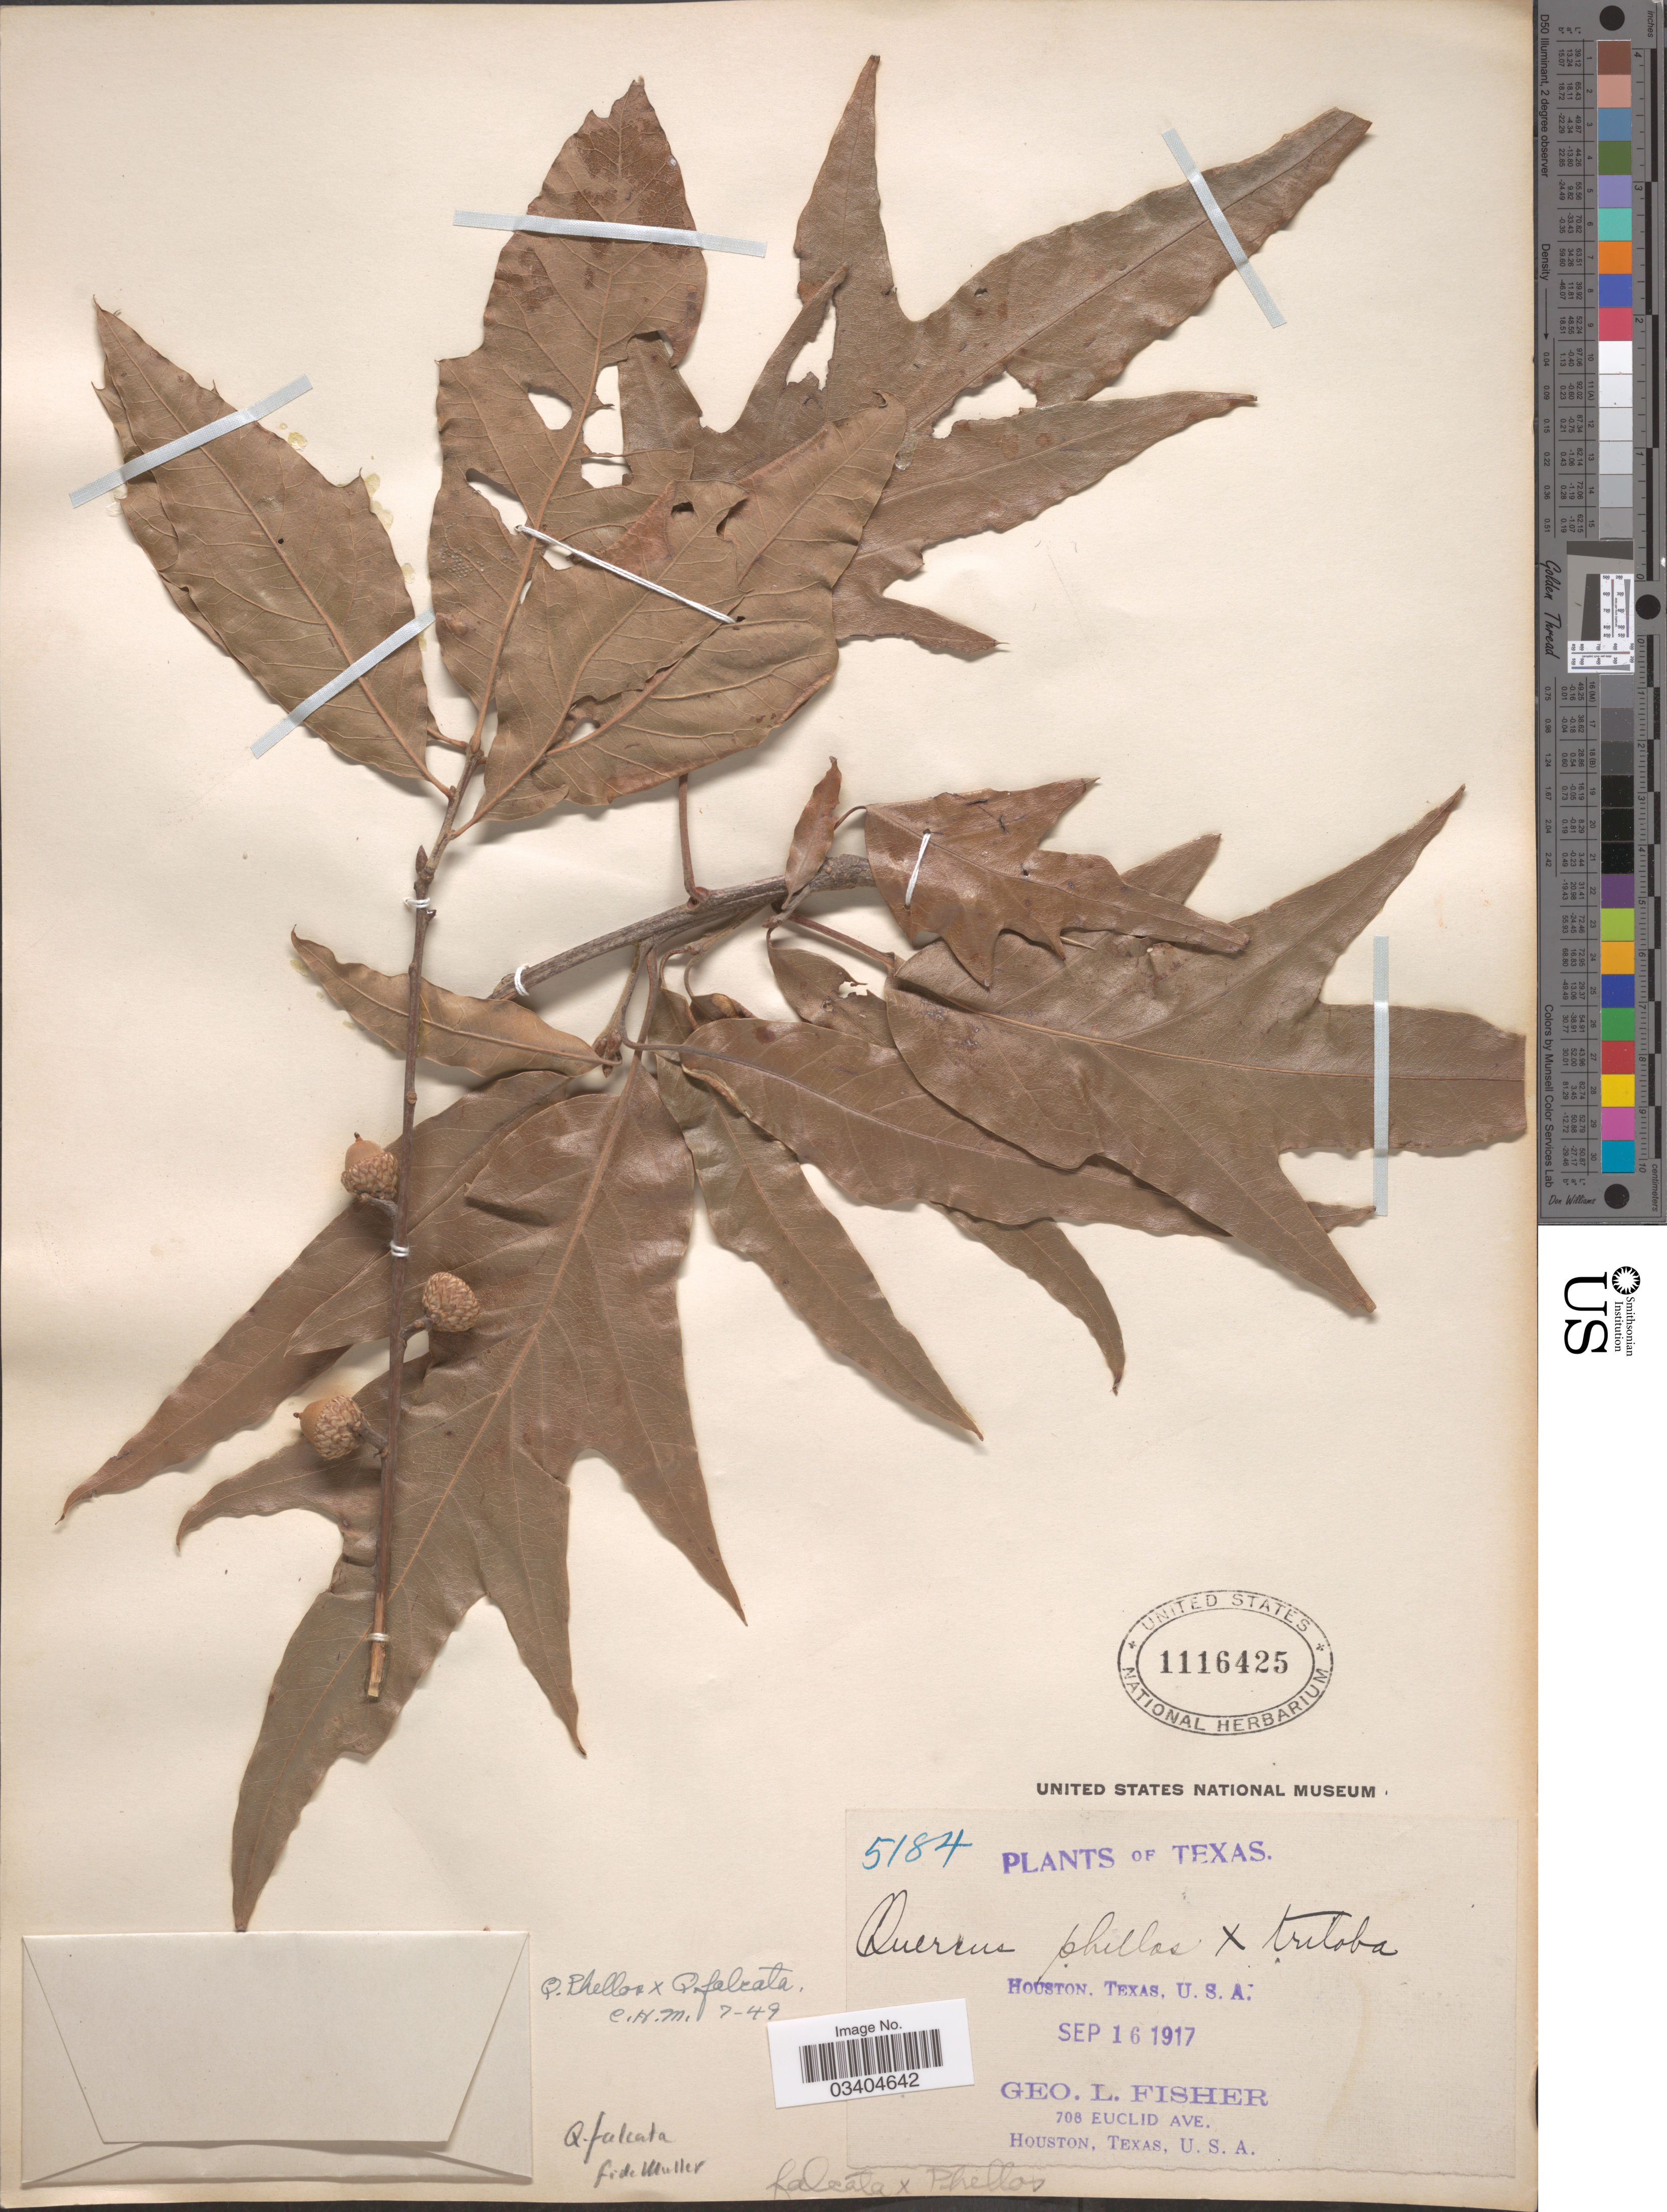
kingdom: Plantae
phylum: Tracheophyta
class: Magnoliopsida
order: Fagales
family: Fagaceae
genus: Quercus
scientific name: Quercus falcata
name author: Michx.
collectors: G. L. Fisher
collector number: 5184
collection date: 1917-09-16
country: United States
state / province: Texas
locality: Houston.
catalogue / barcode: US 1116425